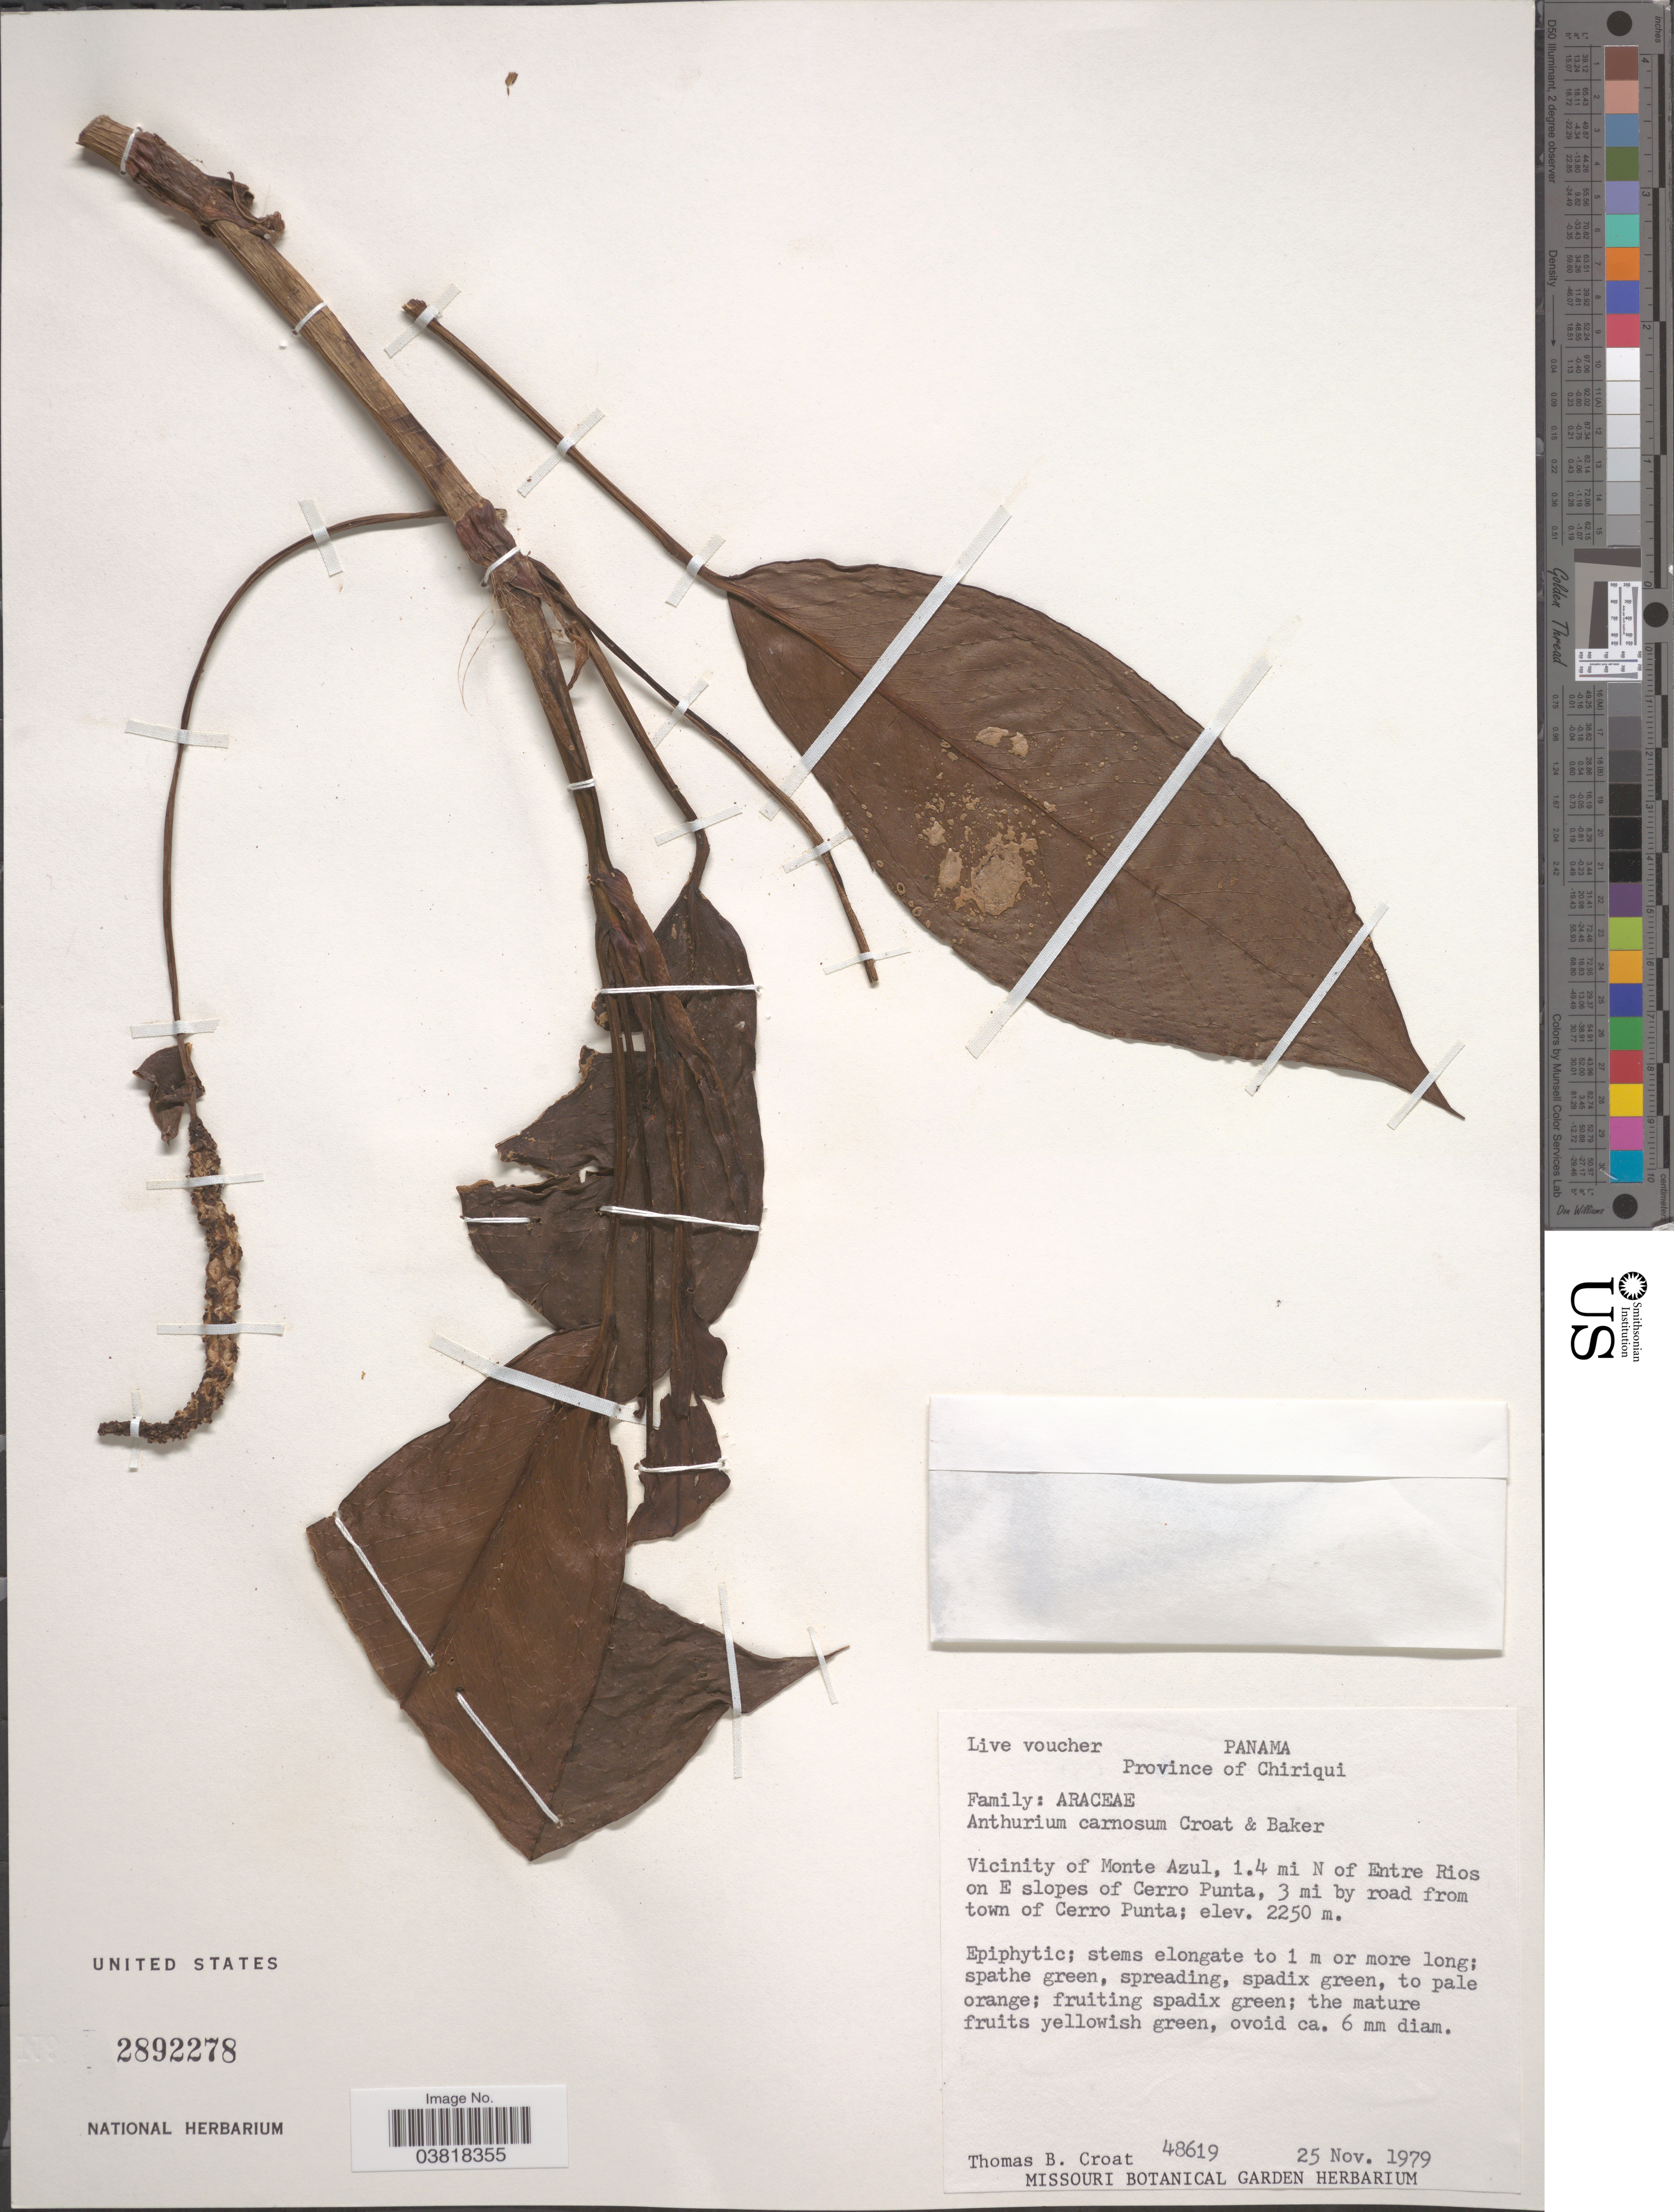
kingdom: Plantae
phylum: Tracheophyta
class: Liliopsida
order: Alismatales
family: Araceae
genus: Anthurium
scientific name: Anthurium carnosum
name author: Croat & R.A. Baker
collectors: T. B. Croat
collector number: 48619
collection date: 1979-11-25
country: Panama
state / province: Chiriqui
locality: Vicinity of Monte Azul, 1.4 mi N of Entre Rios on E slopes of Cerro Punta, 3 mi by road from town of Cerro Punta.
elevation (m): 2250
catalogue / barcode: US 2892278